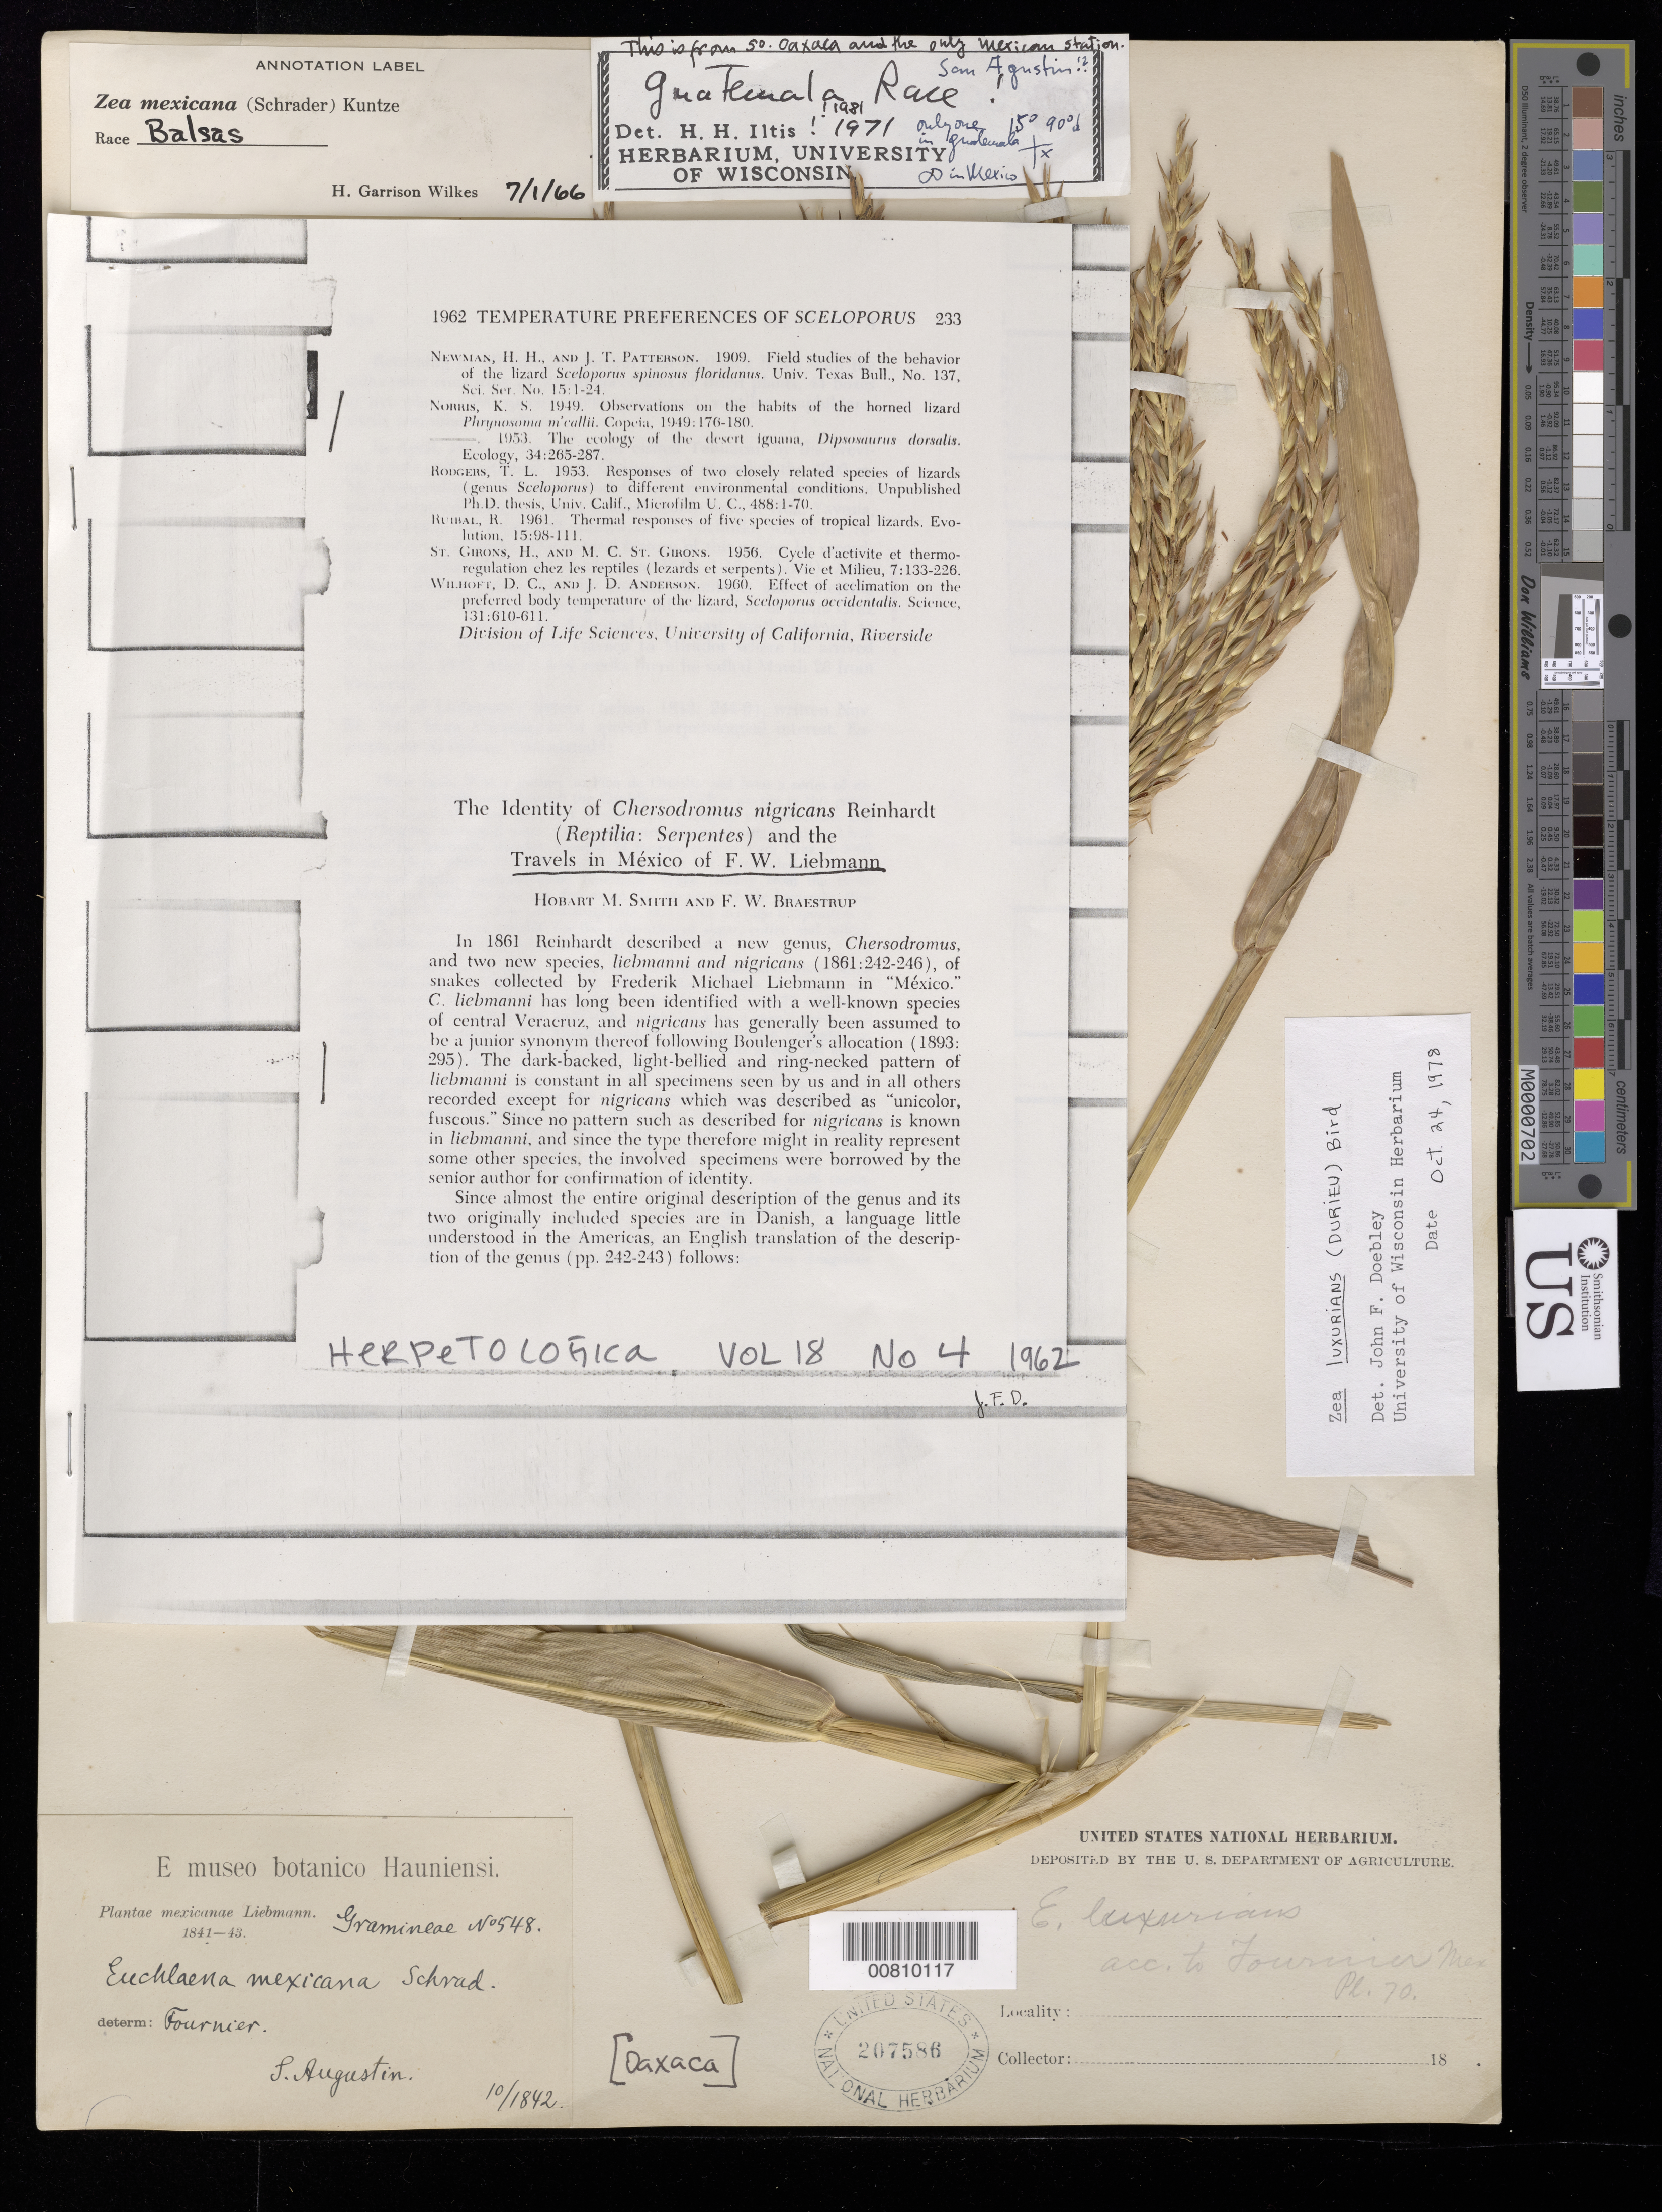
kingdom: Plantae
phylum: Tracheophyta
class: Liliopsida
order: Poales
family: Poaceae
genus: Zea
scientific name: Zea luxurians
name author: (Durieu & Asch.) R.M. Bird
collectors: F. M. Liebmann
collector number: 548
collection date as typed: Nov 1842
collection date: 1842-11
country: Mexico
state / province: Oaxaca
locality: S. Augustin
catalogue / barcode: US 207586